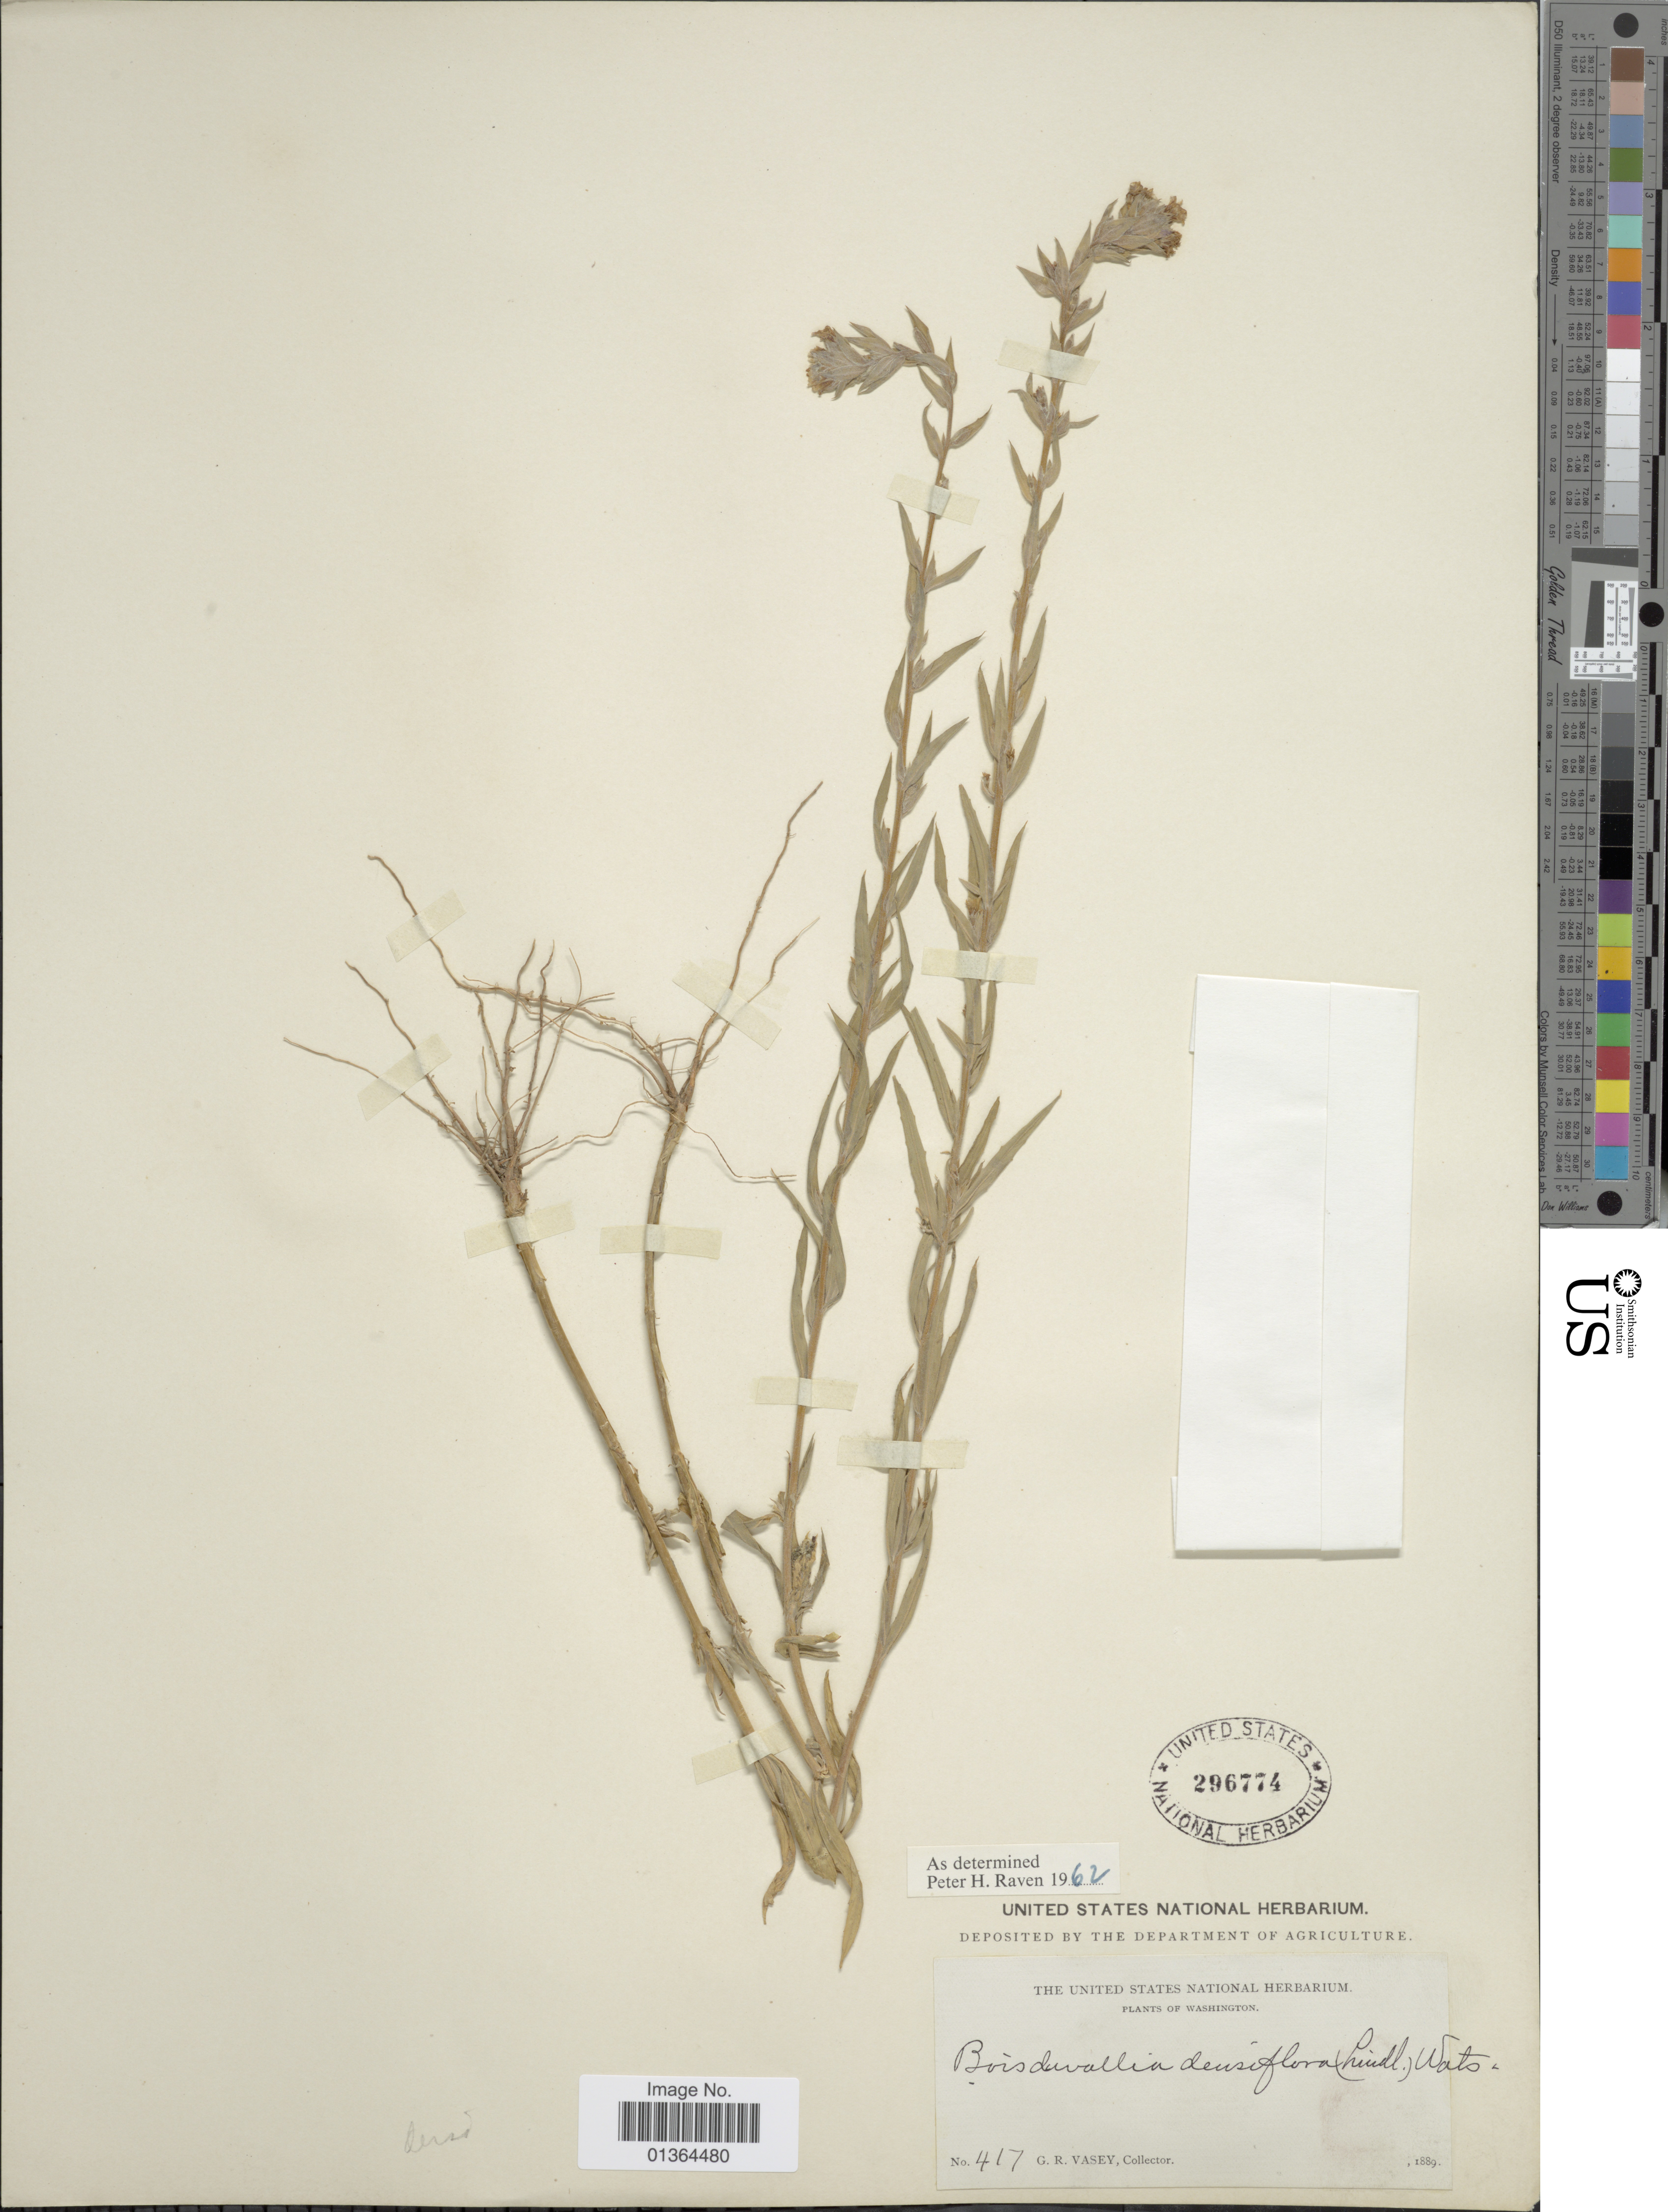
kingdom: Plantae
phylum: Tracheophyta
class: Magnoliopsida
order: Myrtales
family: Onagraceae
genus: Epilobium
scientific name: Epilobium densiflorum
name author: (Lindl.) Hoch & P.H. Raven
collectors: G. R. Vasey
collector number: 417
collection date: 1889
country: United States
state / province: Washington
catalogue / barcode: US 296774